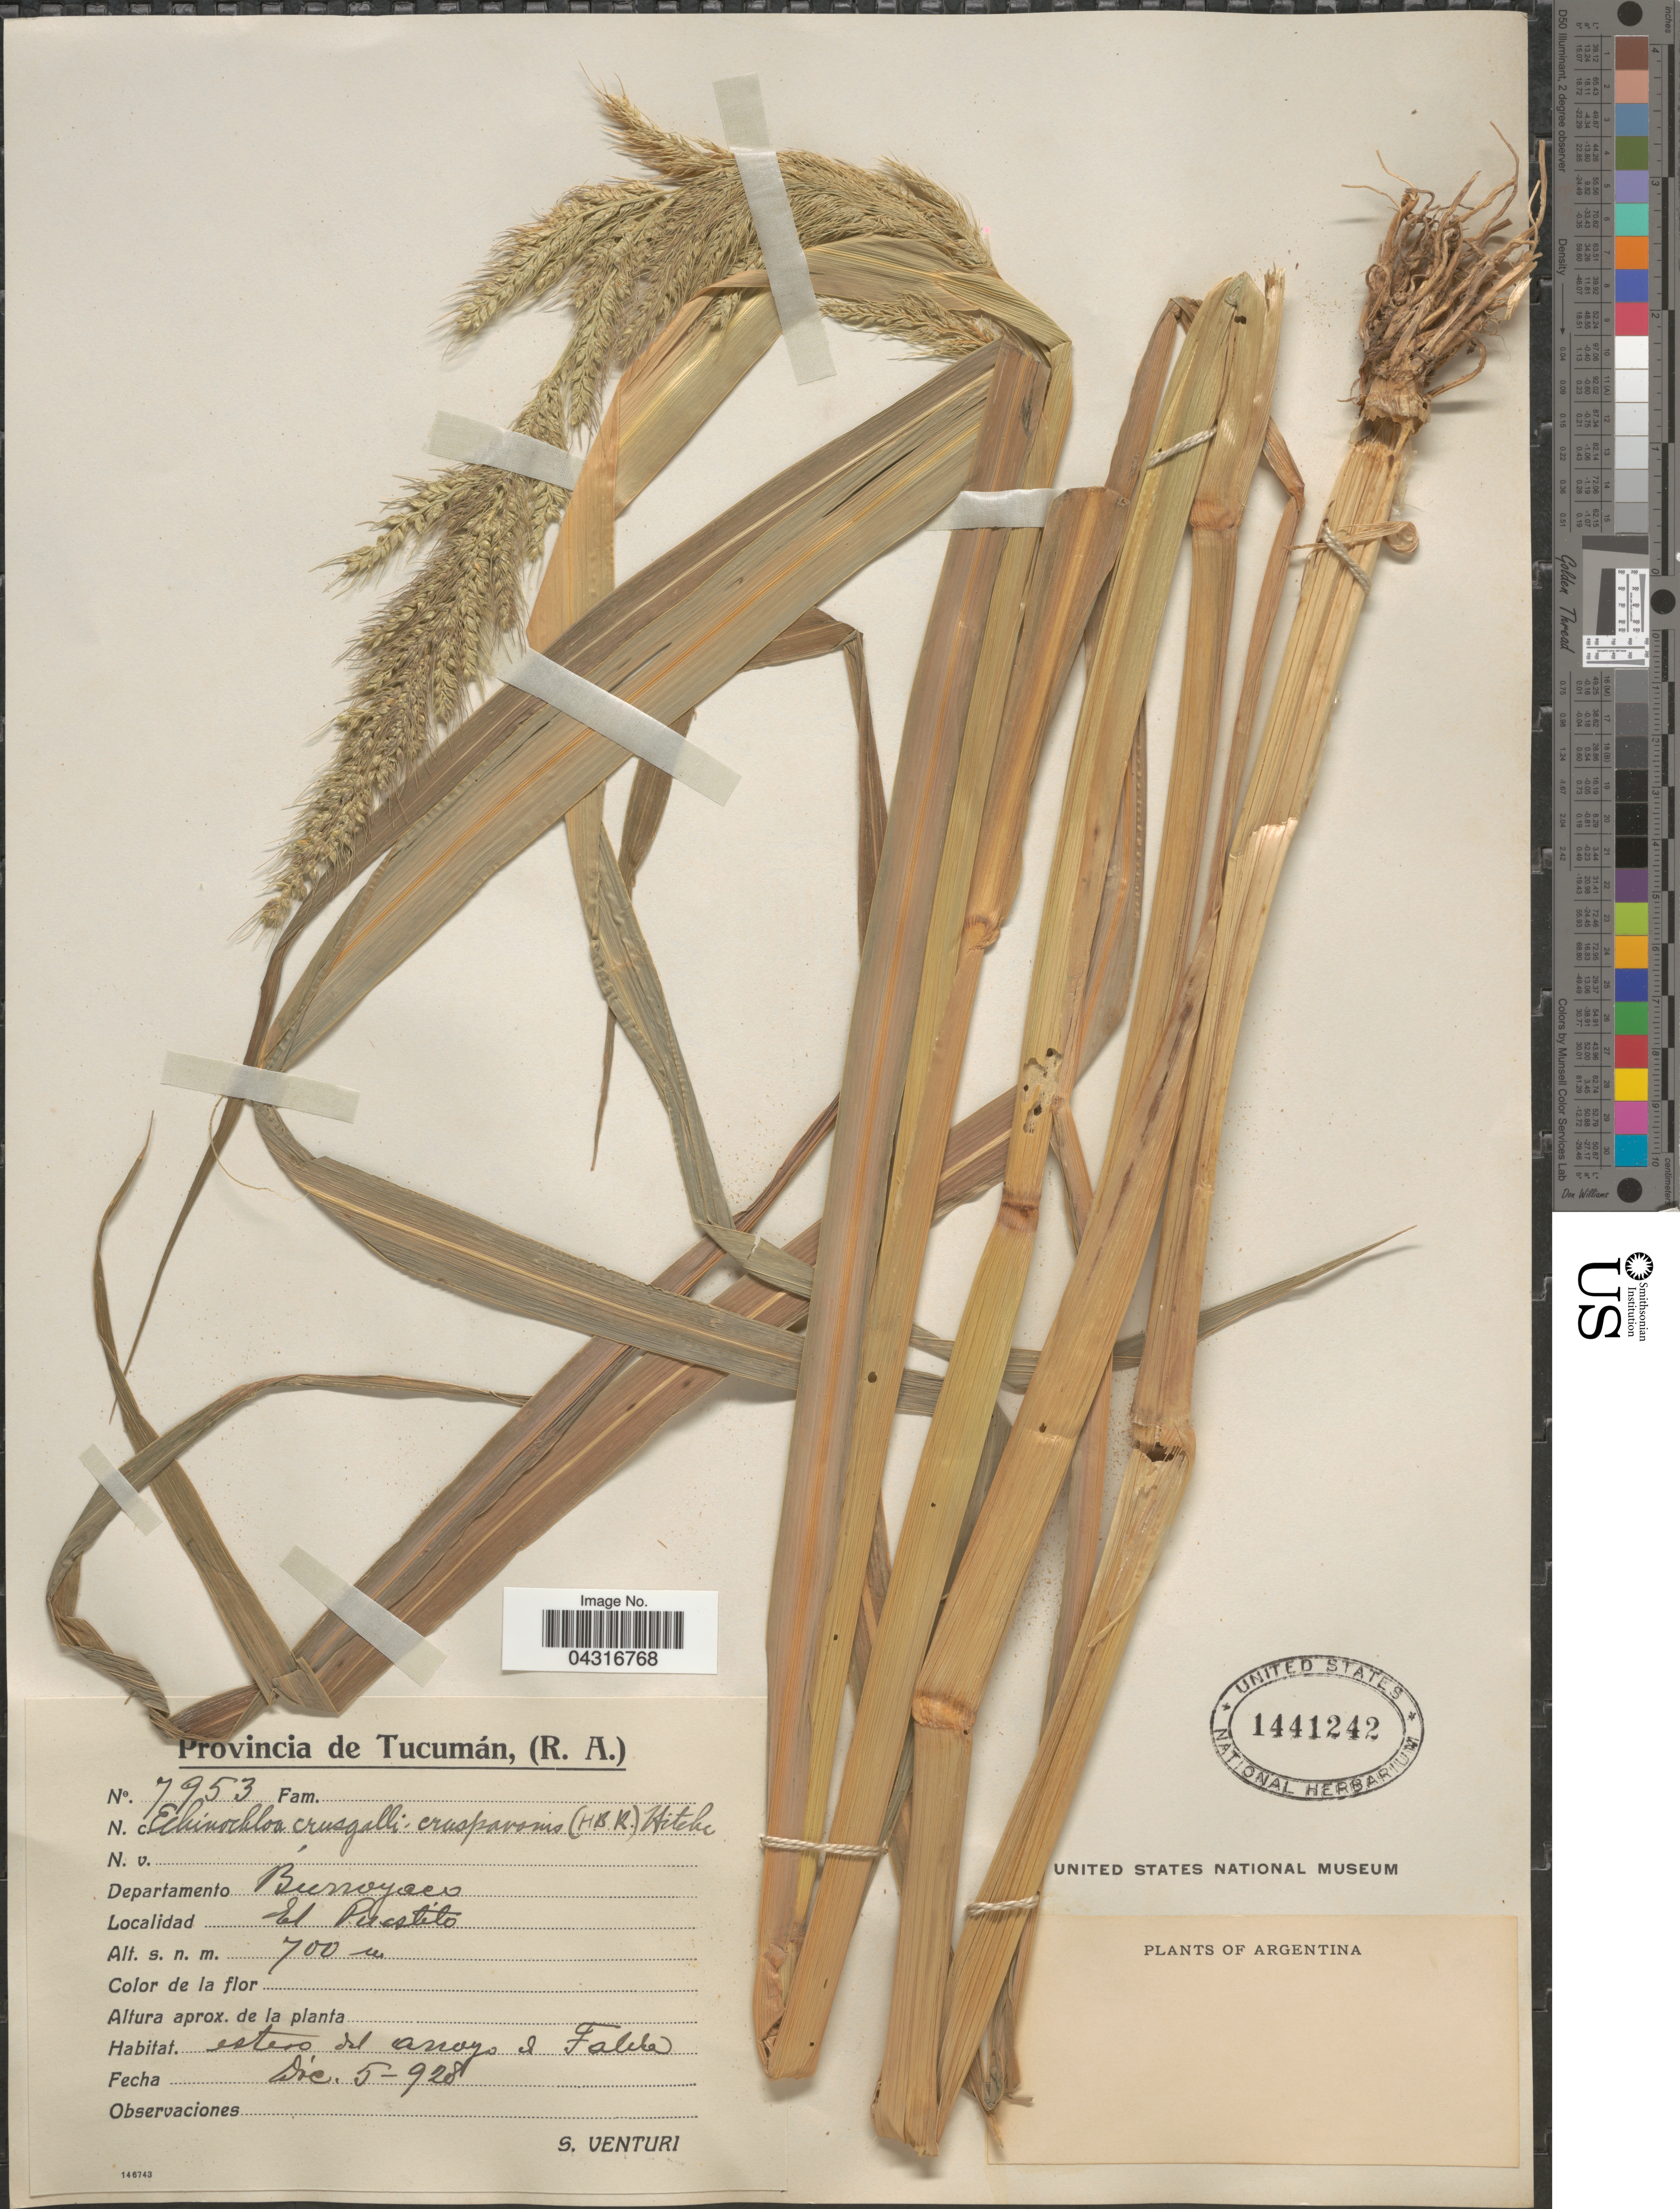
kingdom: Plantae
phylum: Tracheophyta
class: Liliopsida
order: Poales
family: Poaceae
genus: Echinochloa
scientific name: Echinochloa crus-pavonis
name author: (Kunth) Schult.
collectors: S. Venturi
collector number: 7953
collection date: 1928-12-05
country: Argentina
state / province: Tucuman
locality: Departamento Burruyacú. El Puestito.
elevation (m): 700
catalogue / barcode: US 1441242